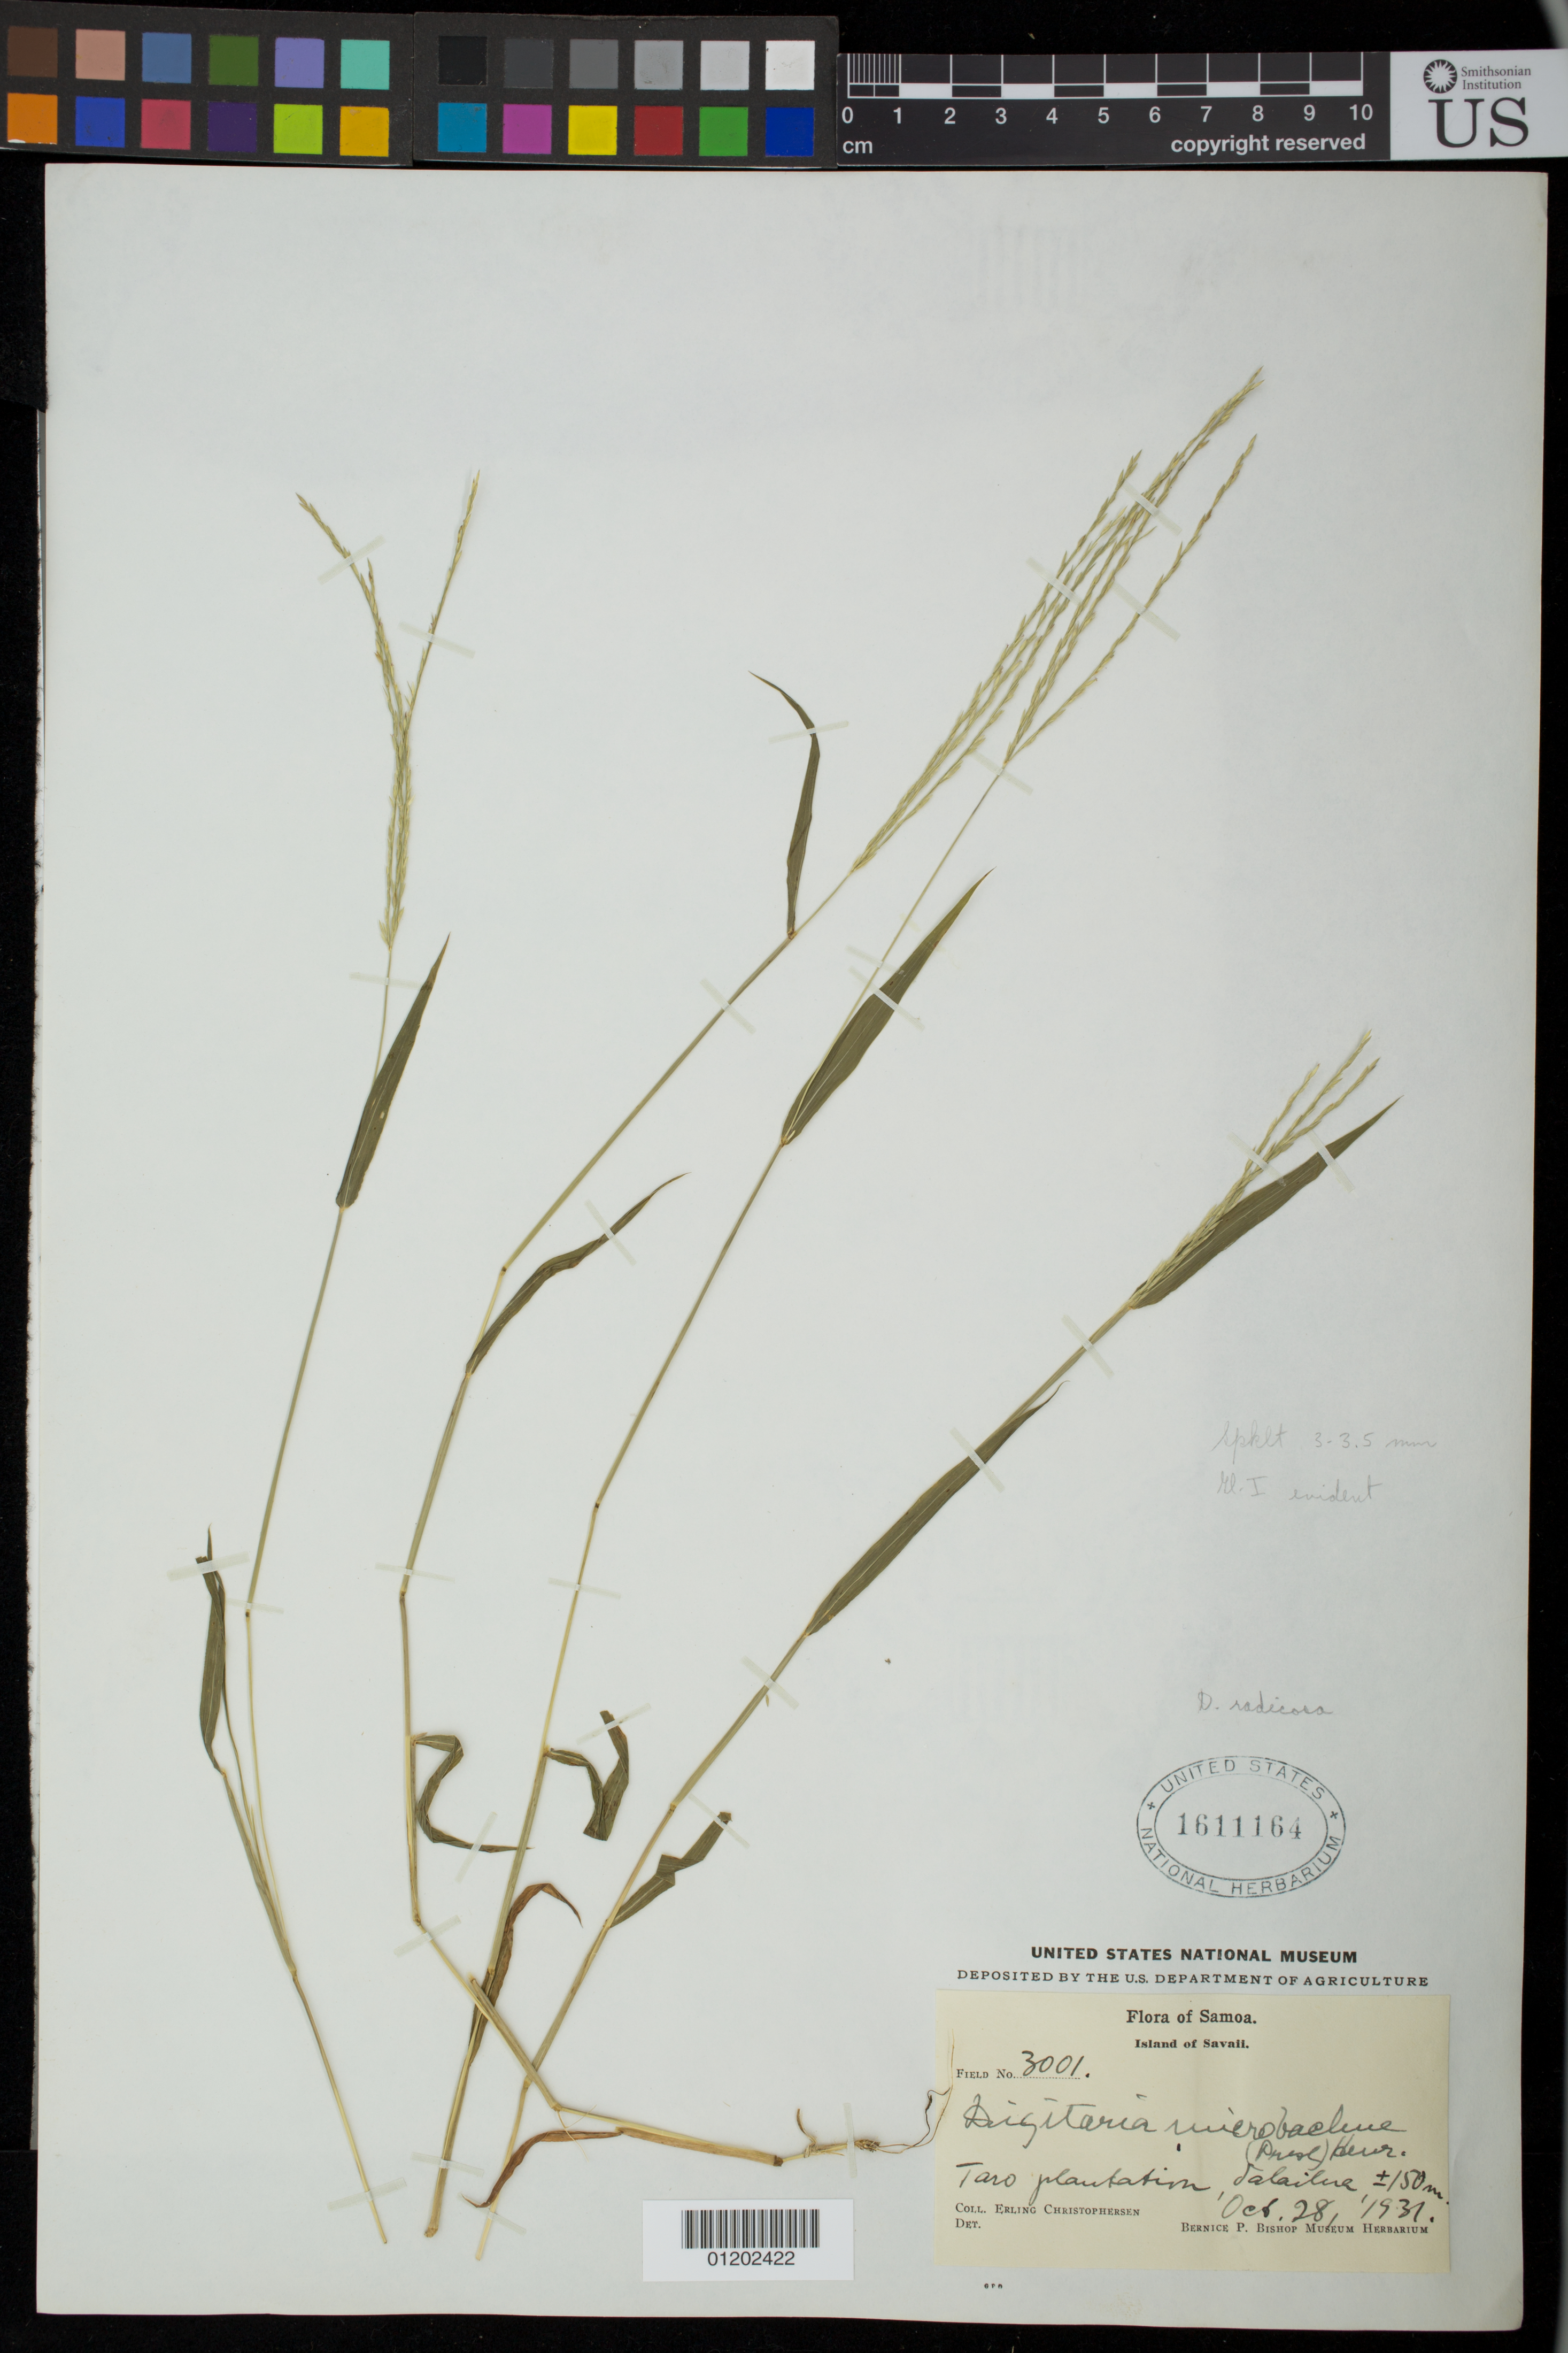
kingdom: Plantae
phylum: Tracheophyta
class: Liliopsida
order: Poales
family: Poaceae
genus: Digitaria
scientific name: Digitaria radicosa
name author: (J. Presl) Miq.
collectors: E. Christophersen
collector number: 3001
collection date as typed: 28 Oct 1931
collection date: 1931-10-28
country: Samoa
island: Savai'i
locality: Salailua, Samoa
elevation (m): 150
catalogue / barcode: US 1611164